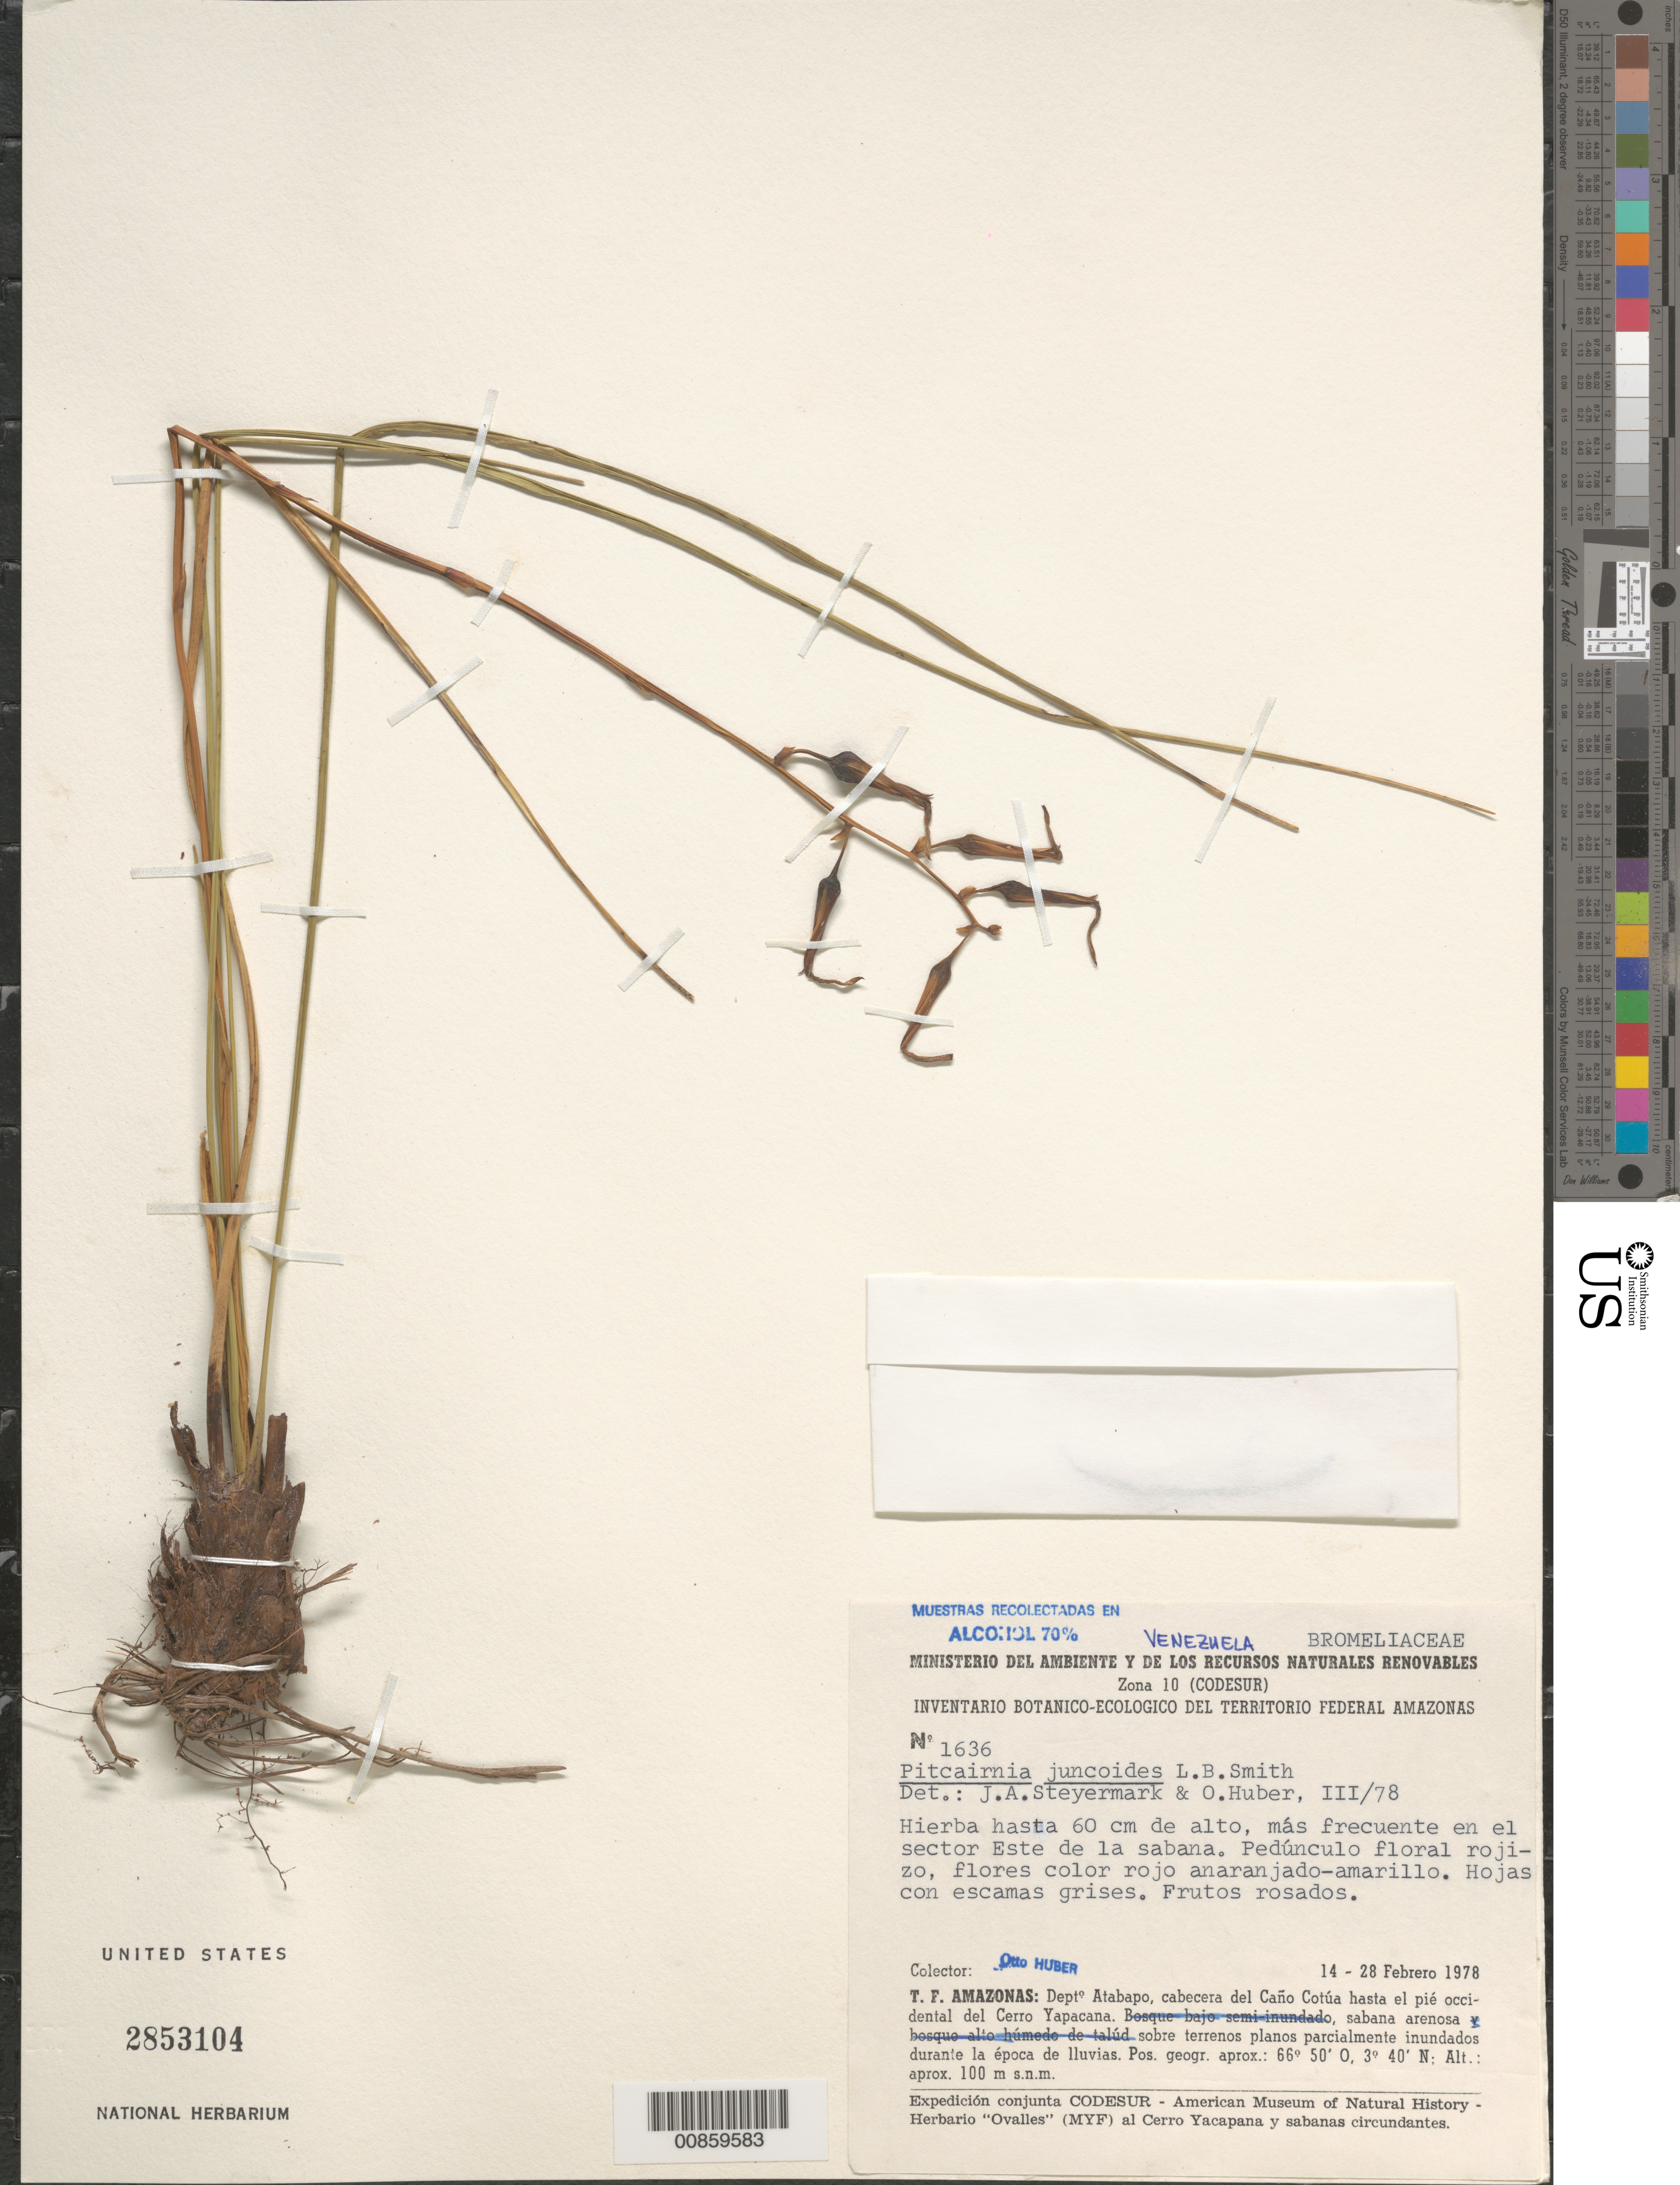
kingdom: Plantae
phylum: Tracheophyta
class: Liliopsida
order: Poales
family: Bromeliaceae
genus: Pitcairnia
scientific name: Pitcairnia juncoides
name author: L.B. Sm.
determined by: Steyermark, J. A.; Huber, O.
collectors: O. Huber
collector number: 1636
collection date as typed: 14-Feb-78 to 28-Feb-78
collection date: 1978-02-14/1978-02-28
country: Venezuela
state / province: Amazonas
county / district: Atabapo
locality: Caño Cotúa hasta el pié occidental del Cerro Yapacána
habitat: Sabana arenosa sobre terrenos planos parcialmente inumndados durante la epoca de lluvias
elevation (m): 100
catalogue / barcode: US 2853104